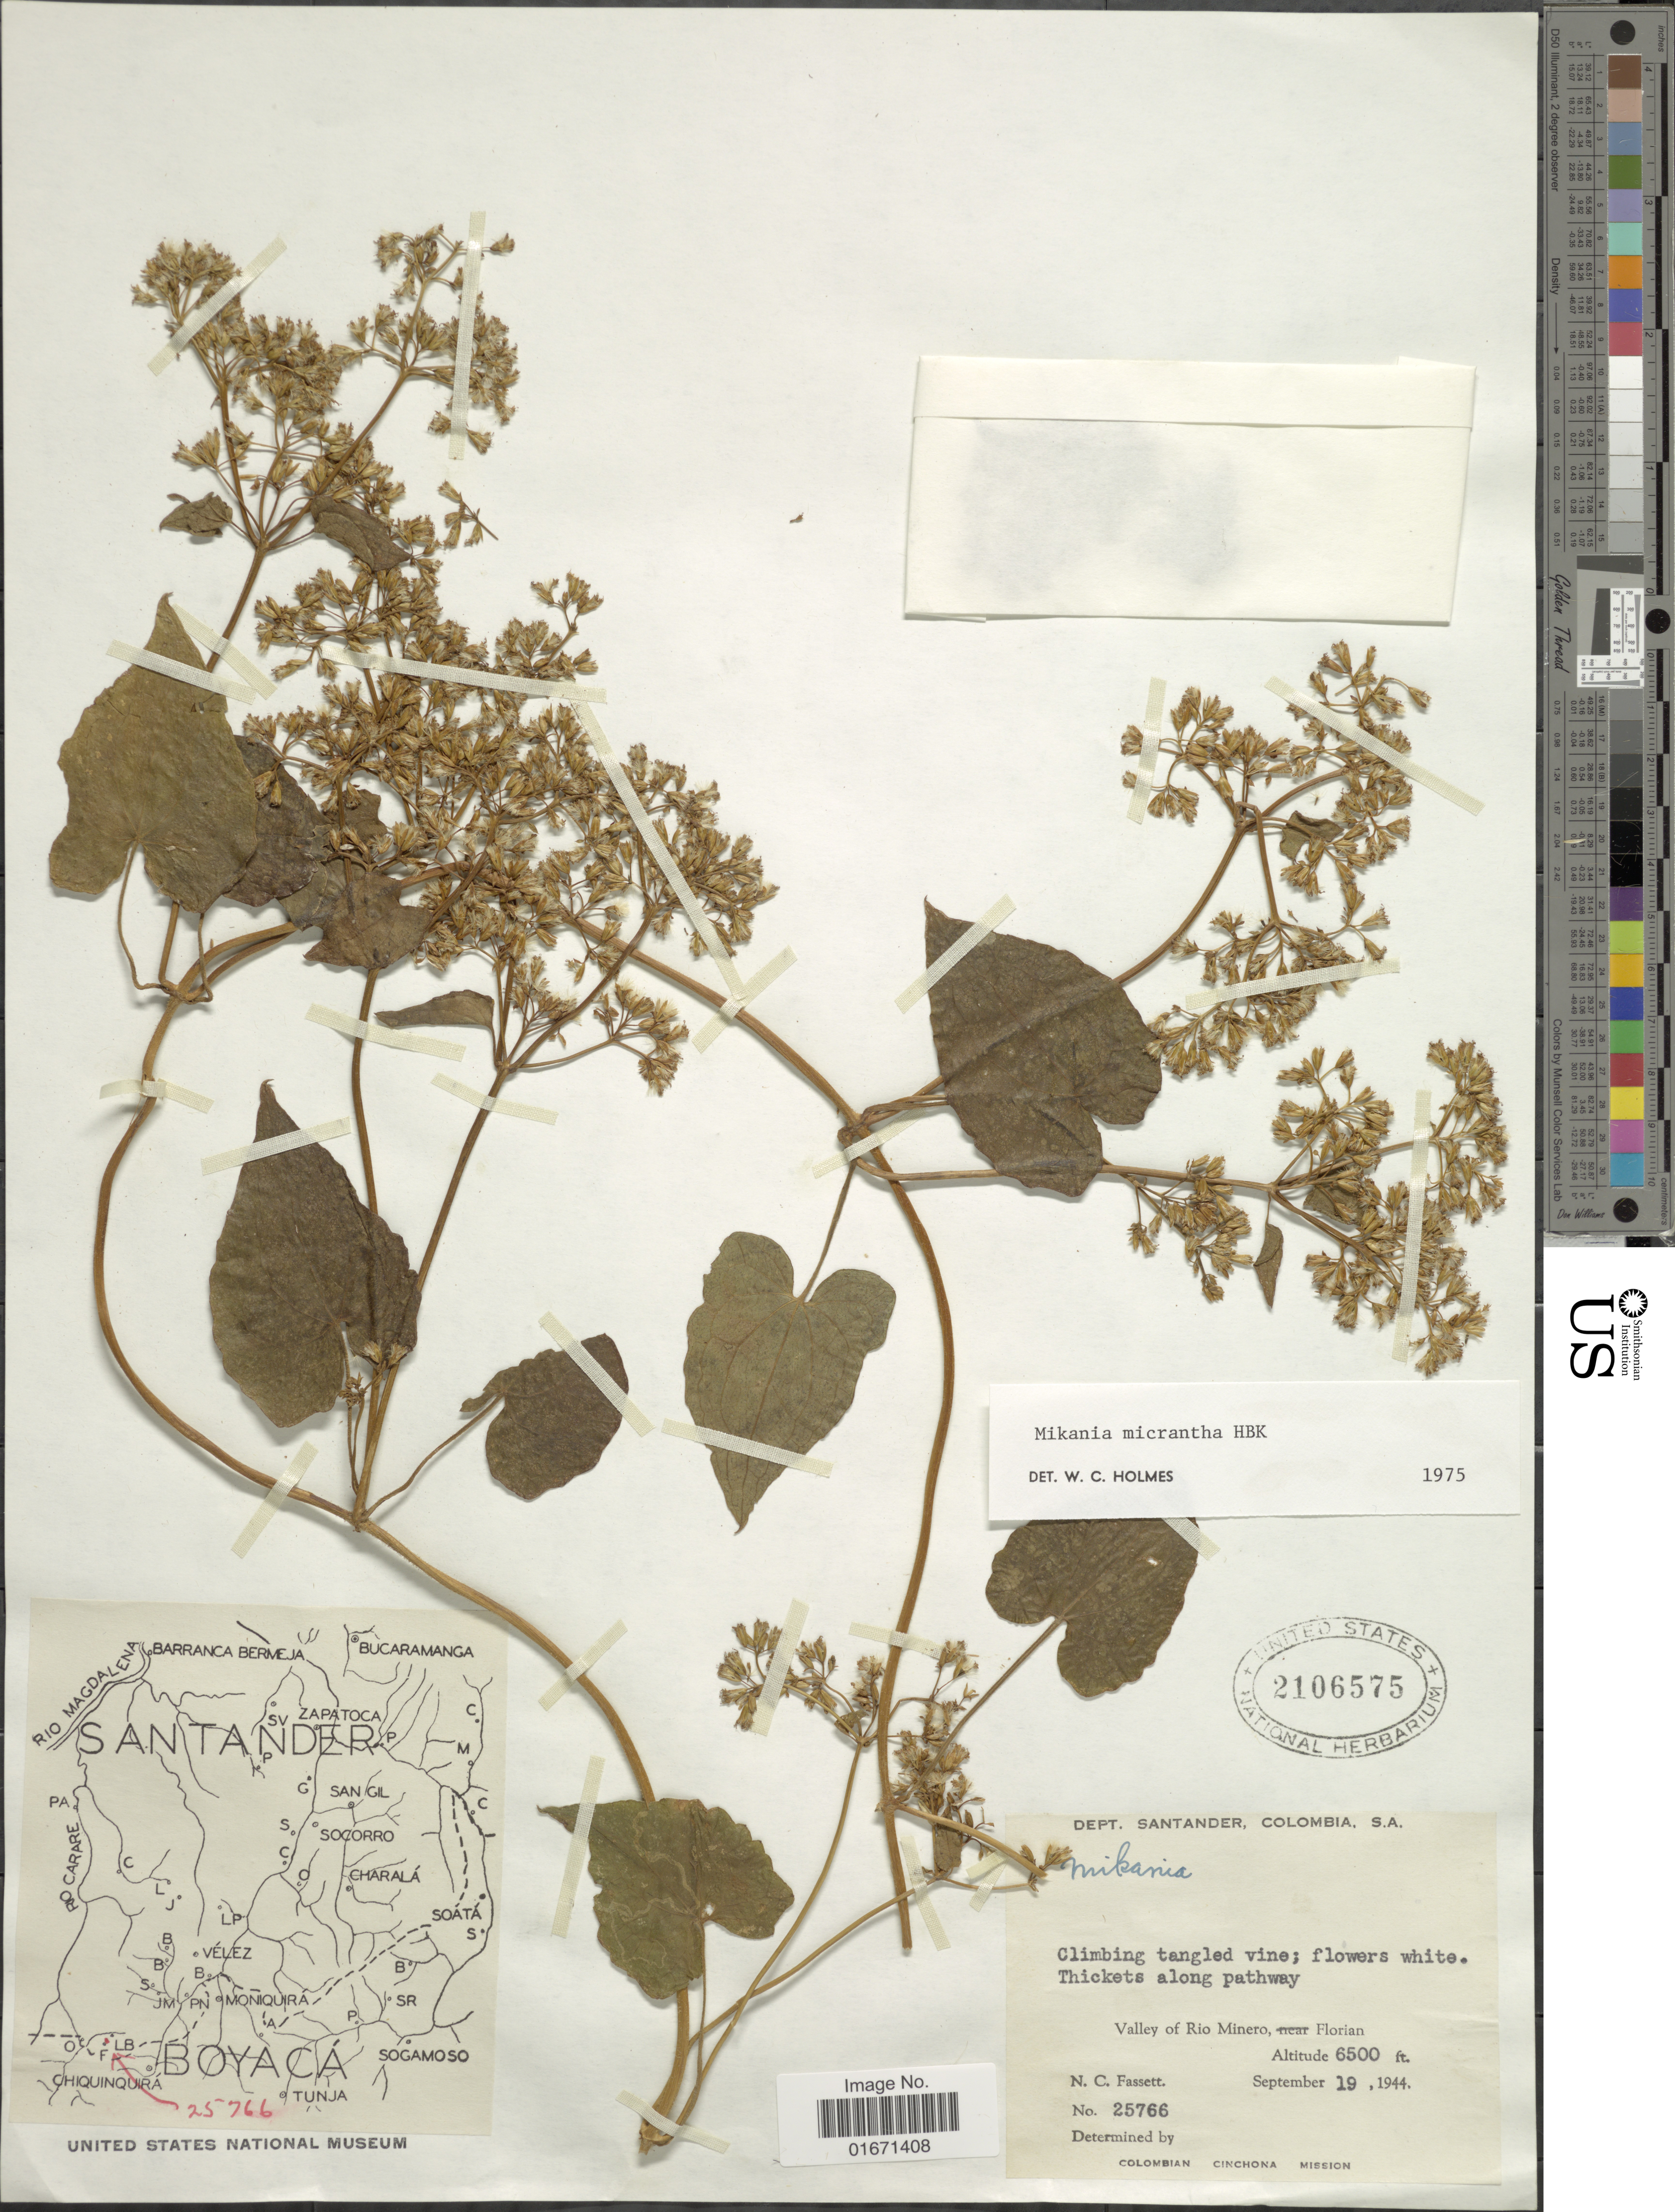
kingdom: Plantae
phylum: Tracheophyta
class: Magnoliopsida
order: Asterales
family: Asteraceae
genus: Mikania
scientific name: Mikania micrantha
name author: Kunth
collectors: N. C. Fassett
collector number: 25766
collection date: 1944-09-19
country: Colombia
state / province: Santander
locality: Dept. Santander. Valley of Rio Minero, Florian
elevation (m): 1981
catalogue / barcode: US 2106575